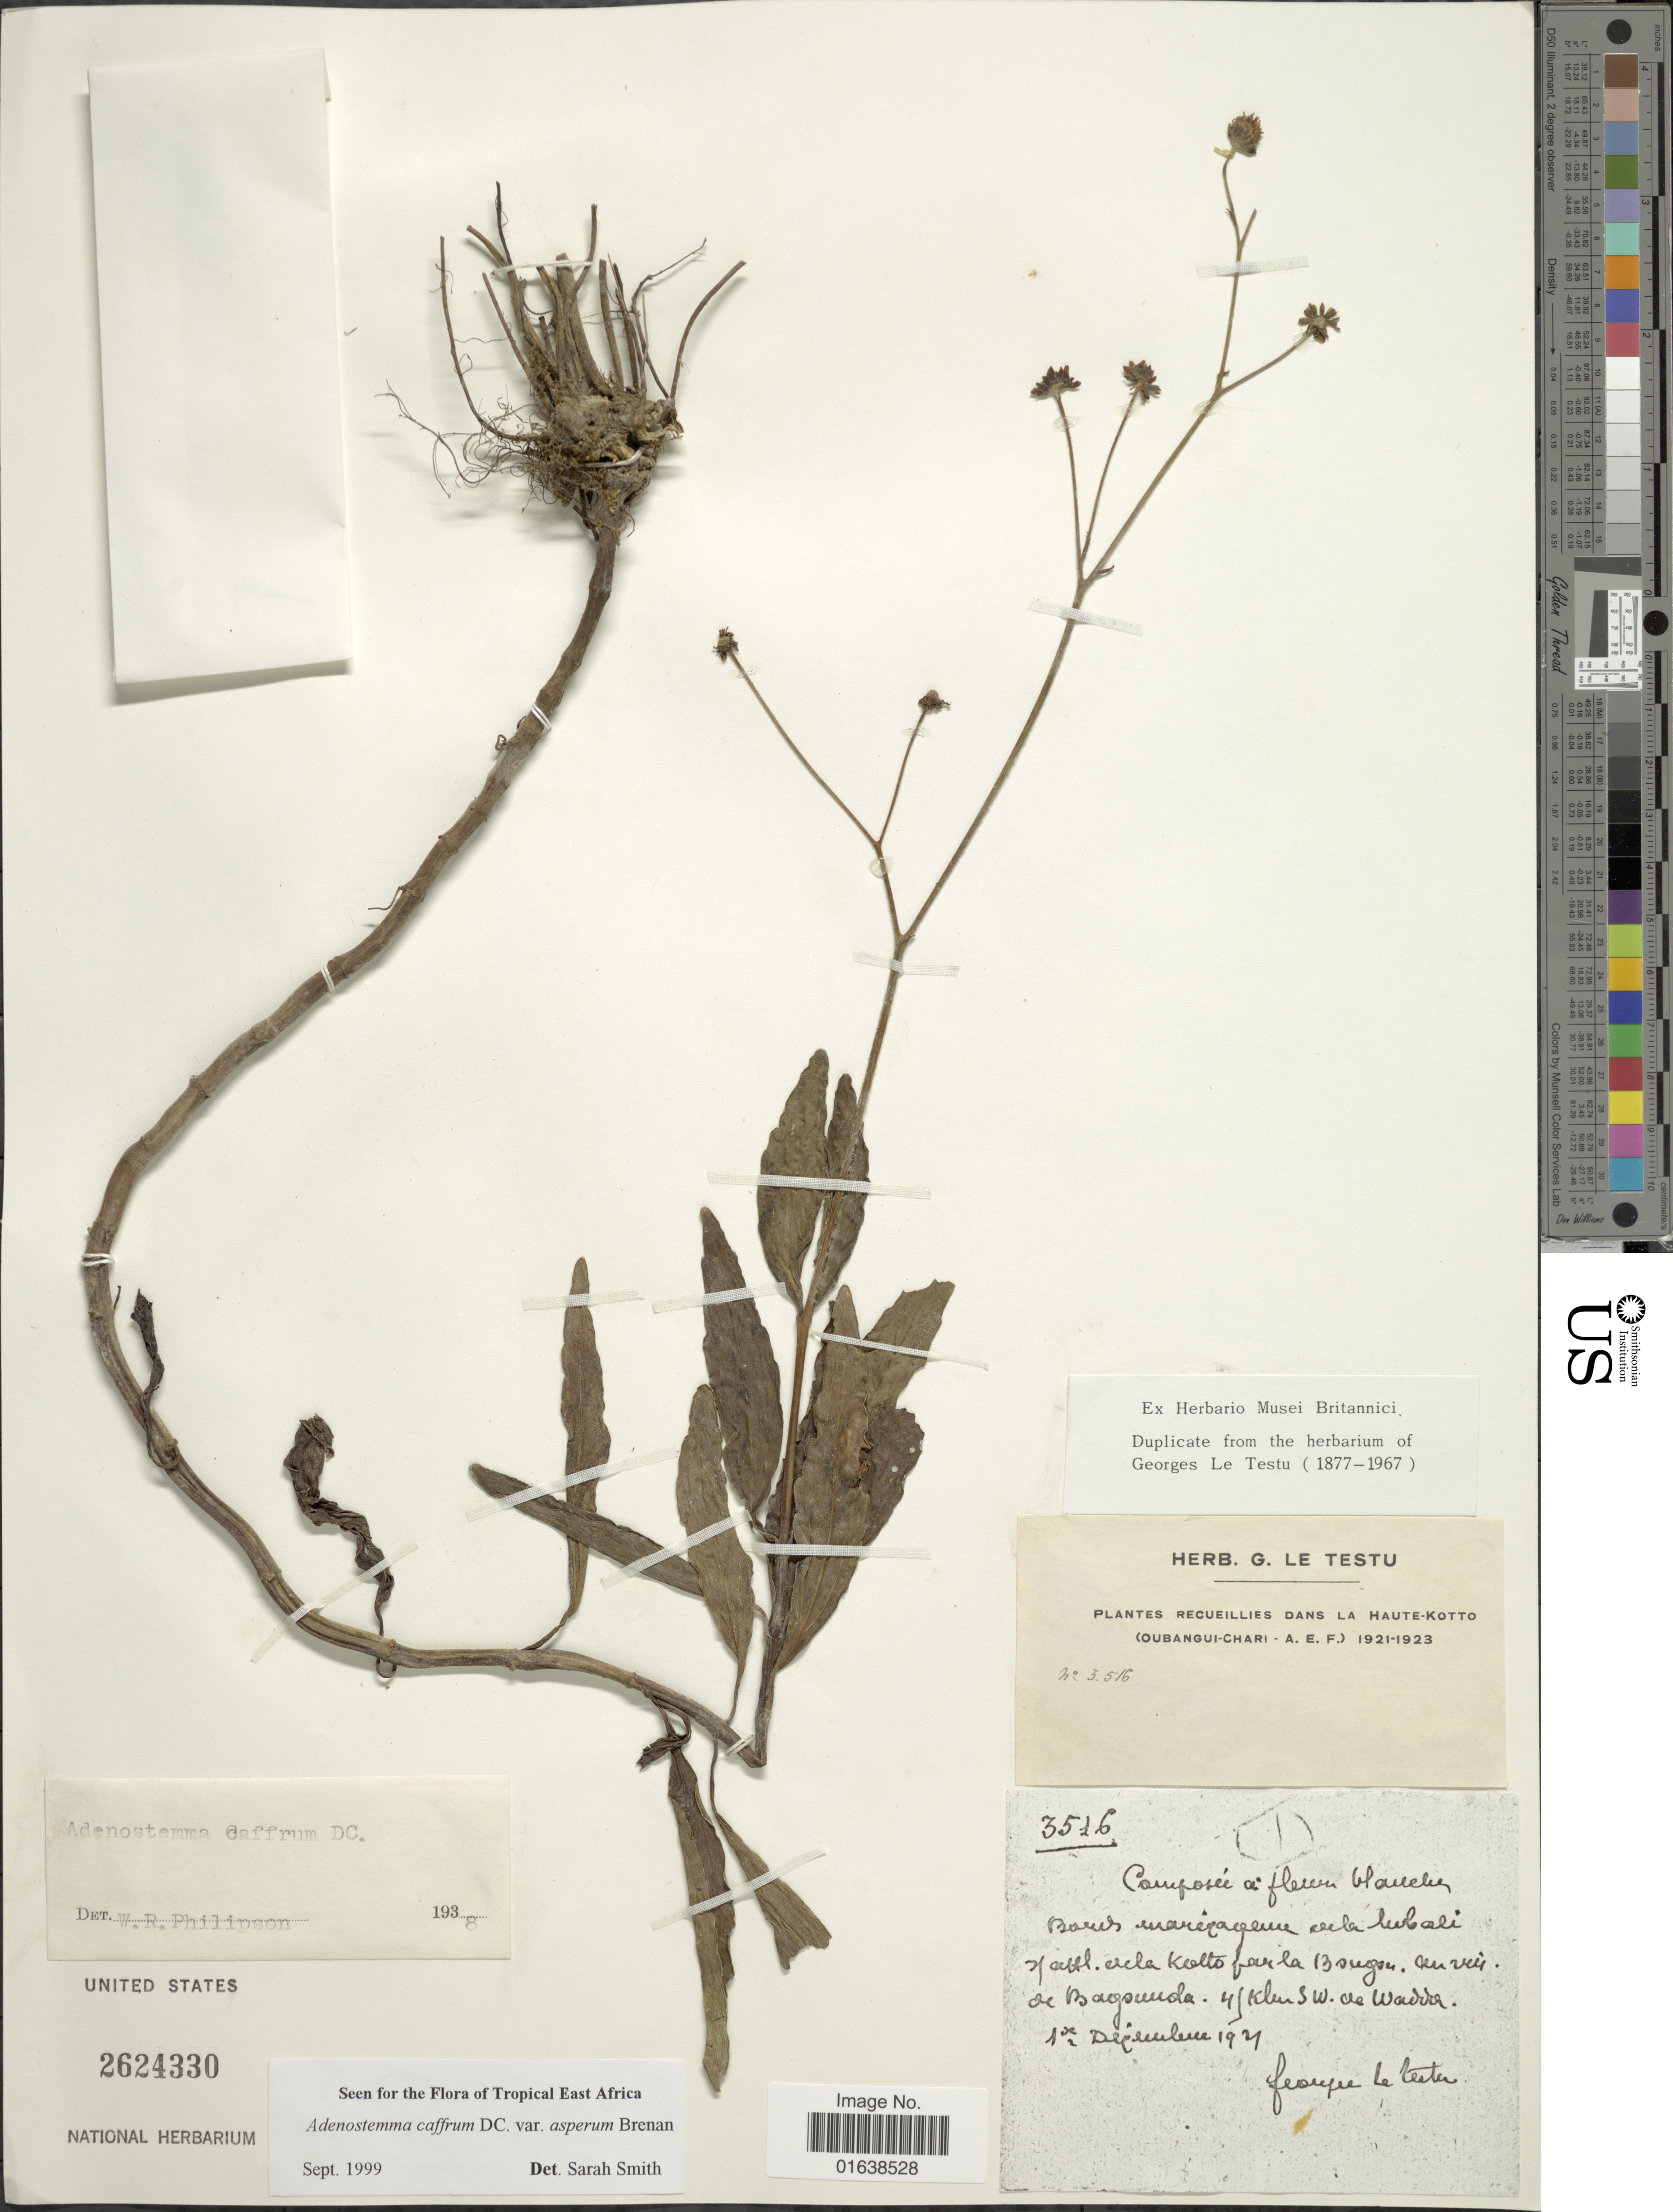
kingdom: Plantae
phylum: Tracheophyta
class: Magnoliopsida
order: Asterales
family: Asteraceae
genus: Adenostemma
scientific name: Adenostemma caffrum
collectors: ex herb. G. Le Testu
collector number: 3516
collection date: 1921/1923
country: Central African Republic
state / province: Haute-Kotto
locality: Haute-Kotto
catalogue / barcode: US 2624330